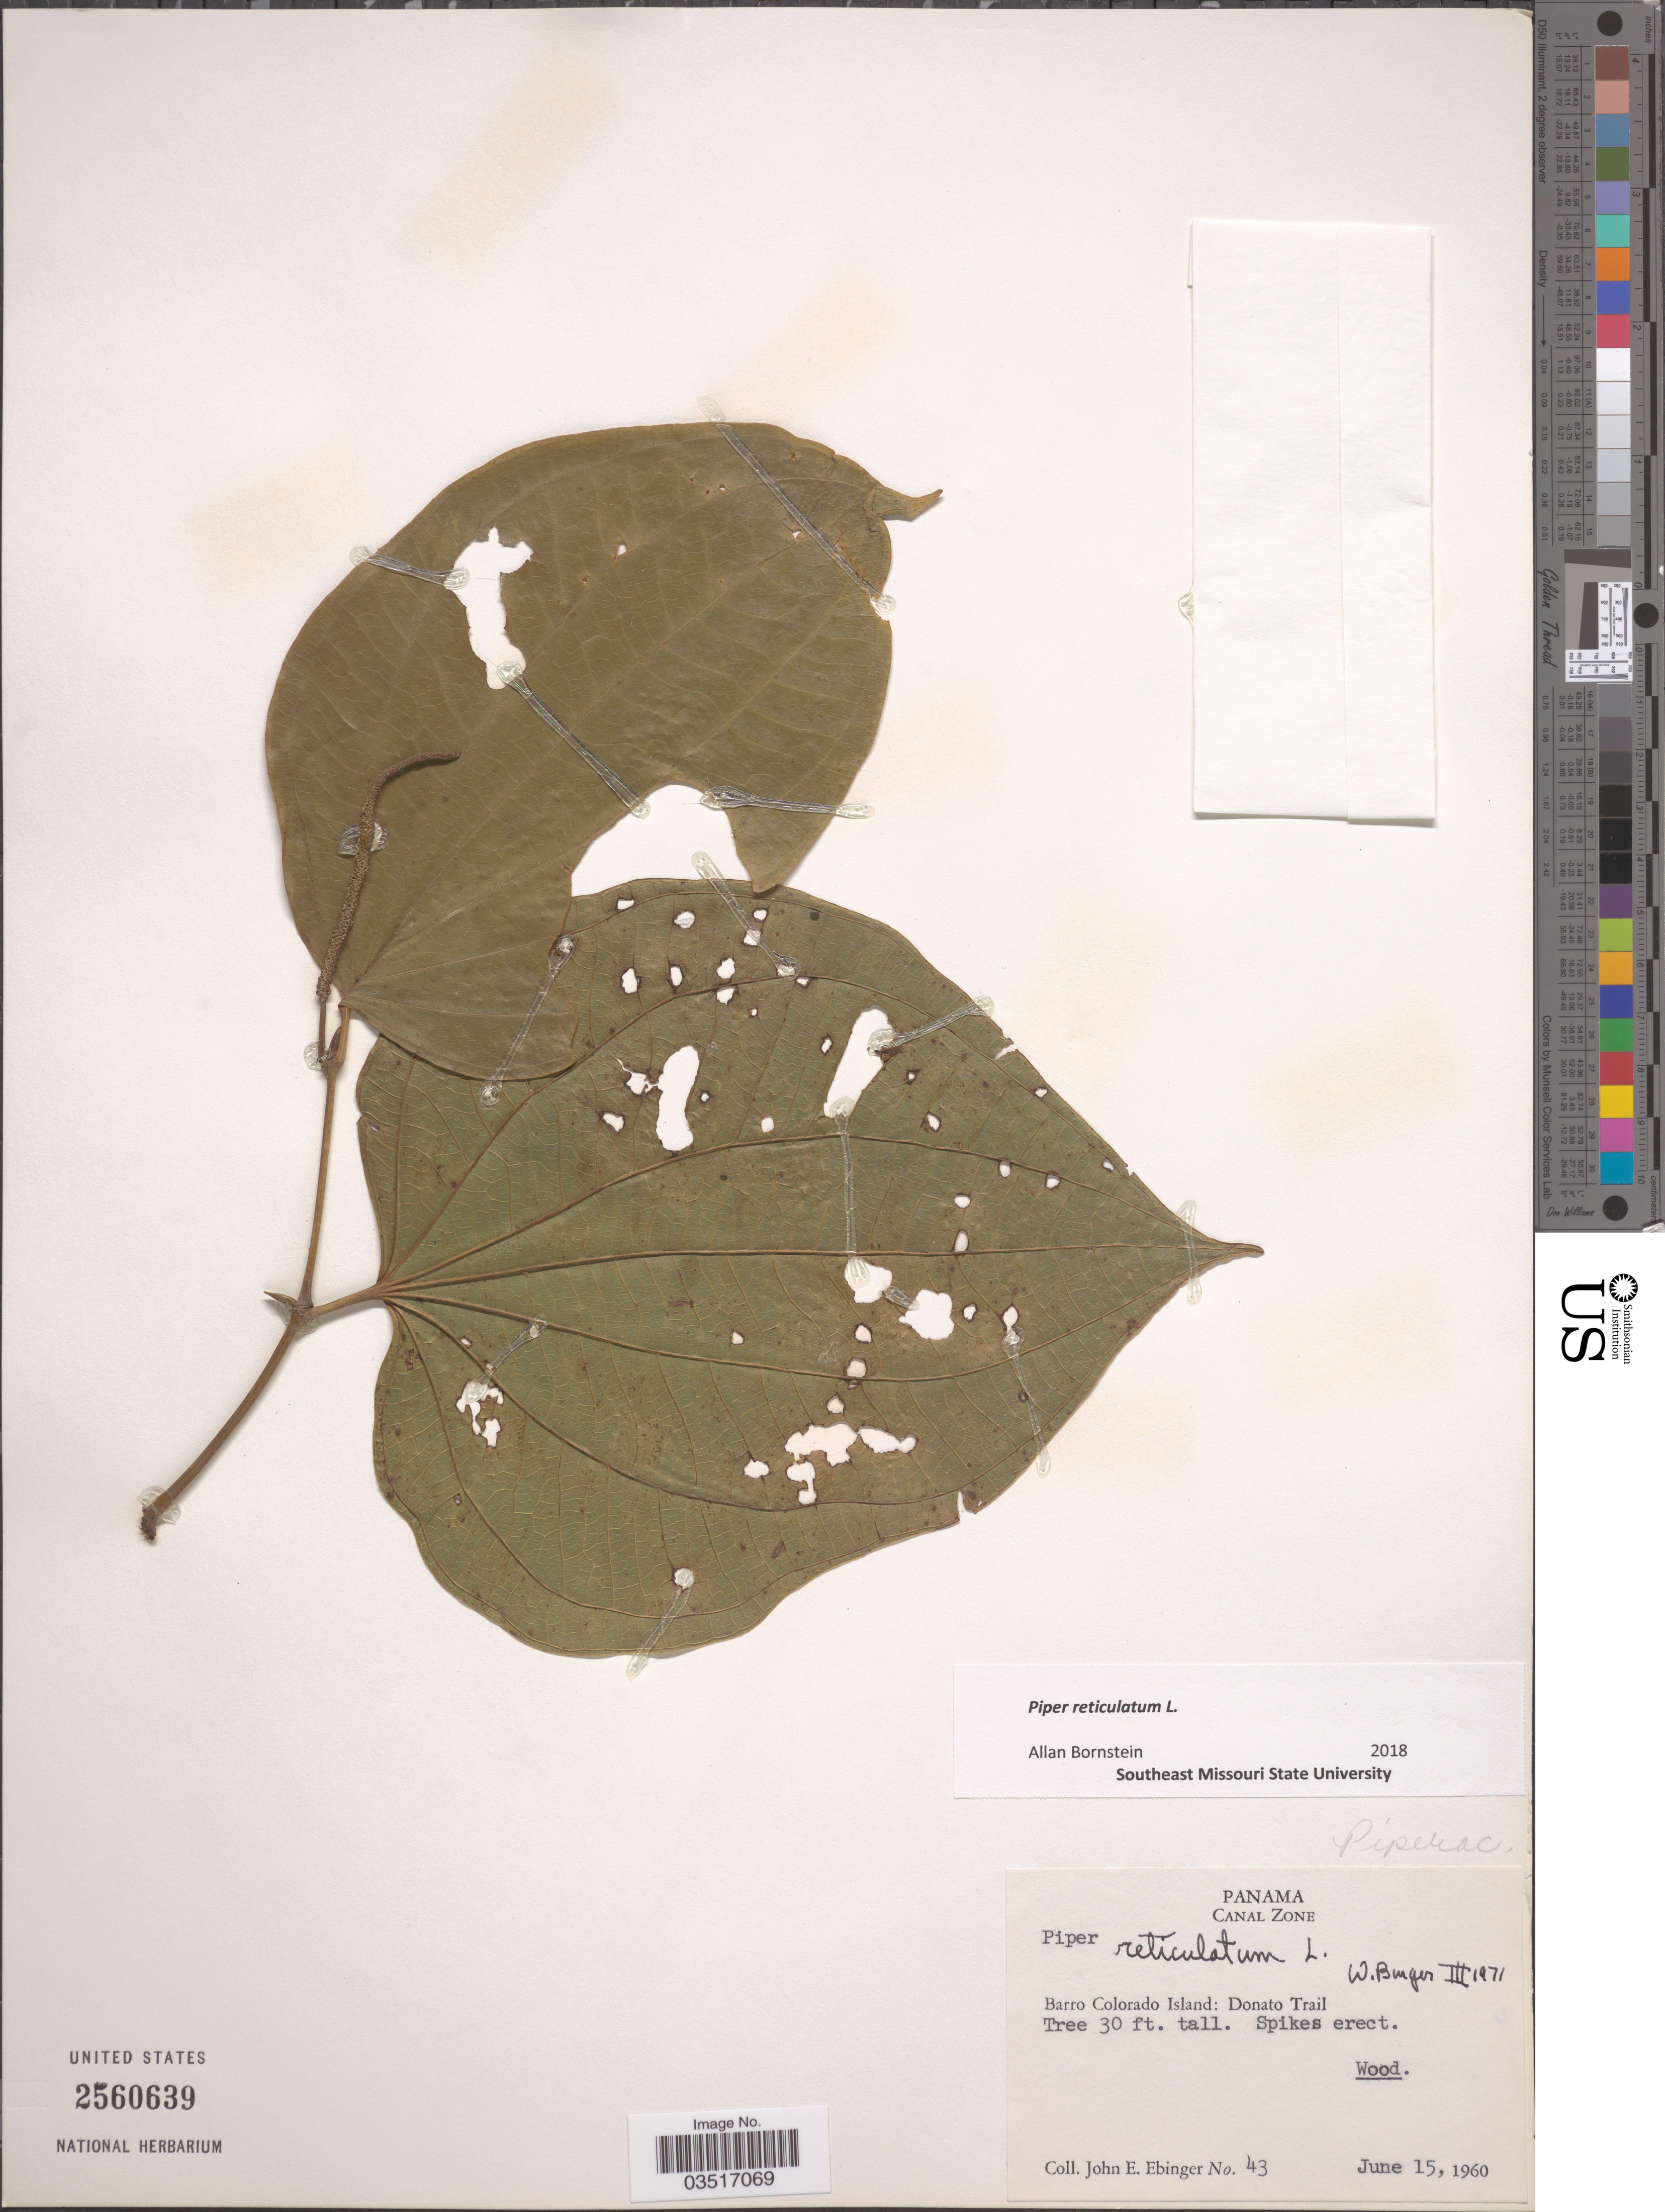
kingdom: Plantae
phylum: Tracheophyta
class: Magnoliopsida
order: Piperales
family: Piperaceae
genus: Piper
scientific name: Piper reticulatum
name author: L.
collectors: J. Ebinger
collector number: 43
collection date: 1960-06-15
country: Panama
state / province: Panamá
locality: Canal Zone. Barro Colorado Island: Donato Trail.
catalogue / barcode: US 2560639